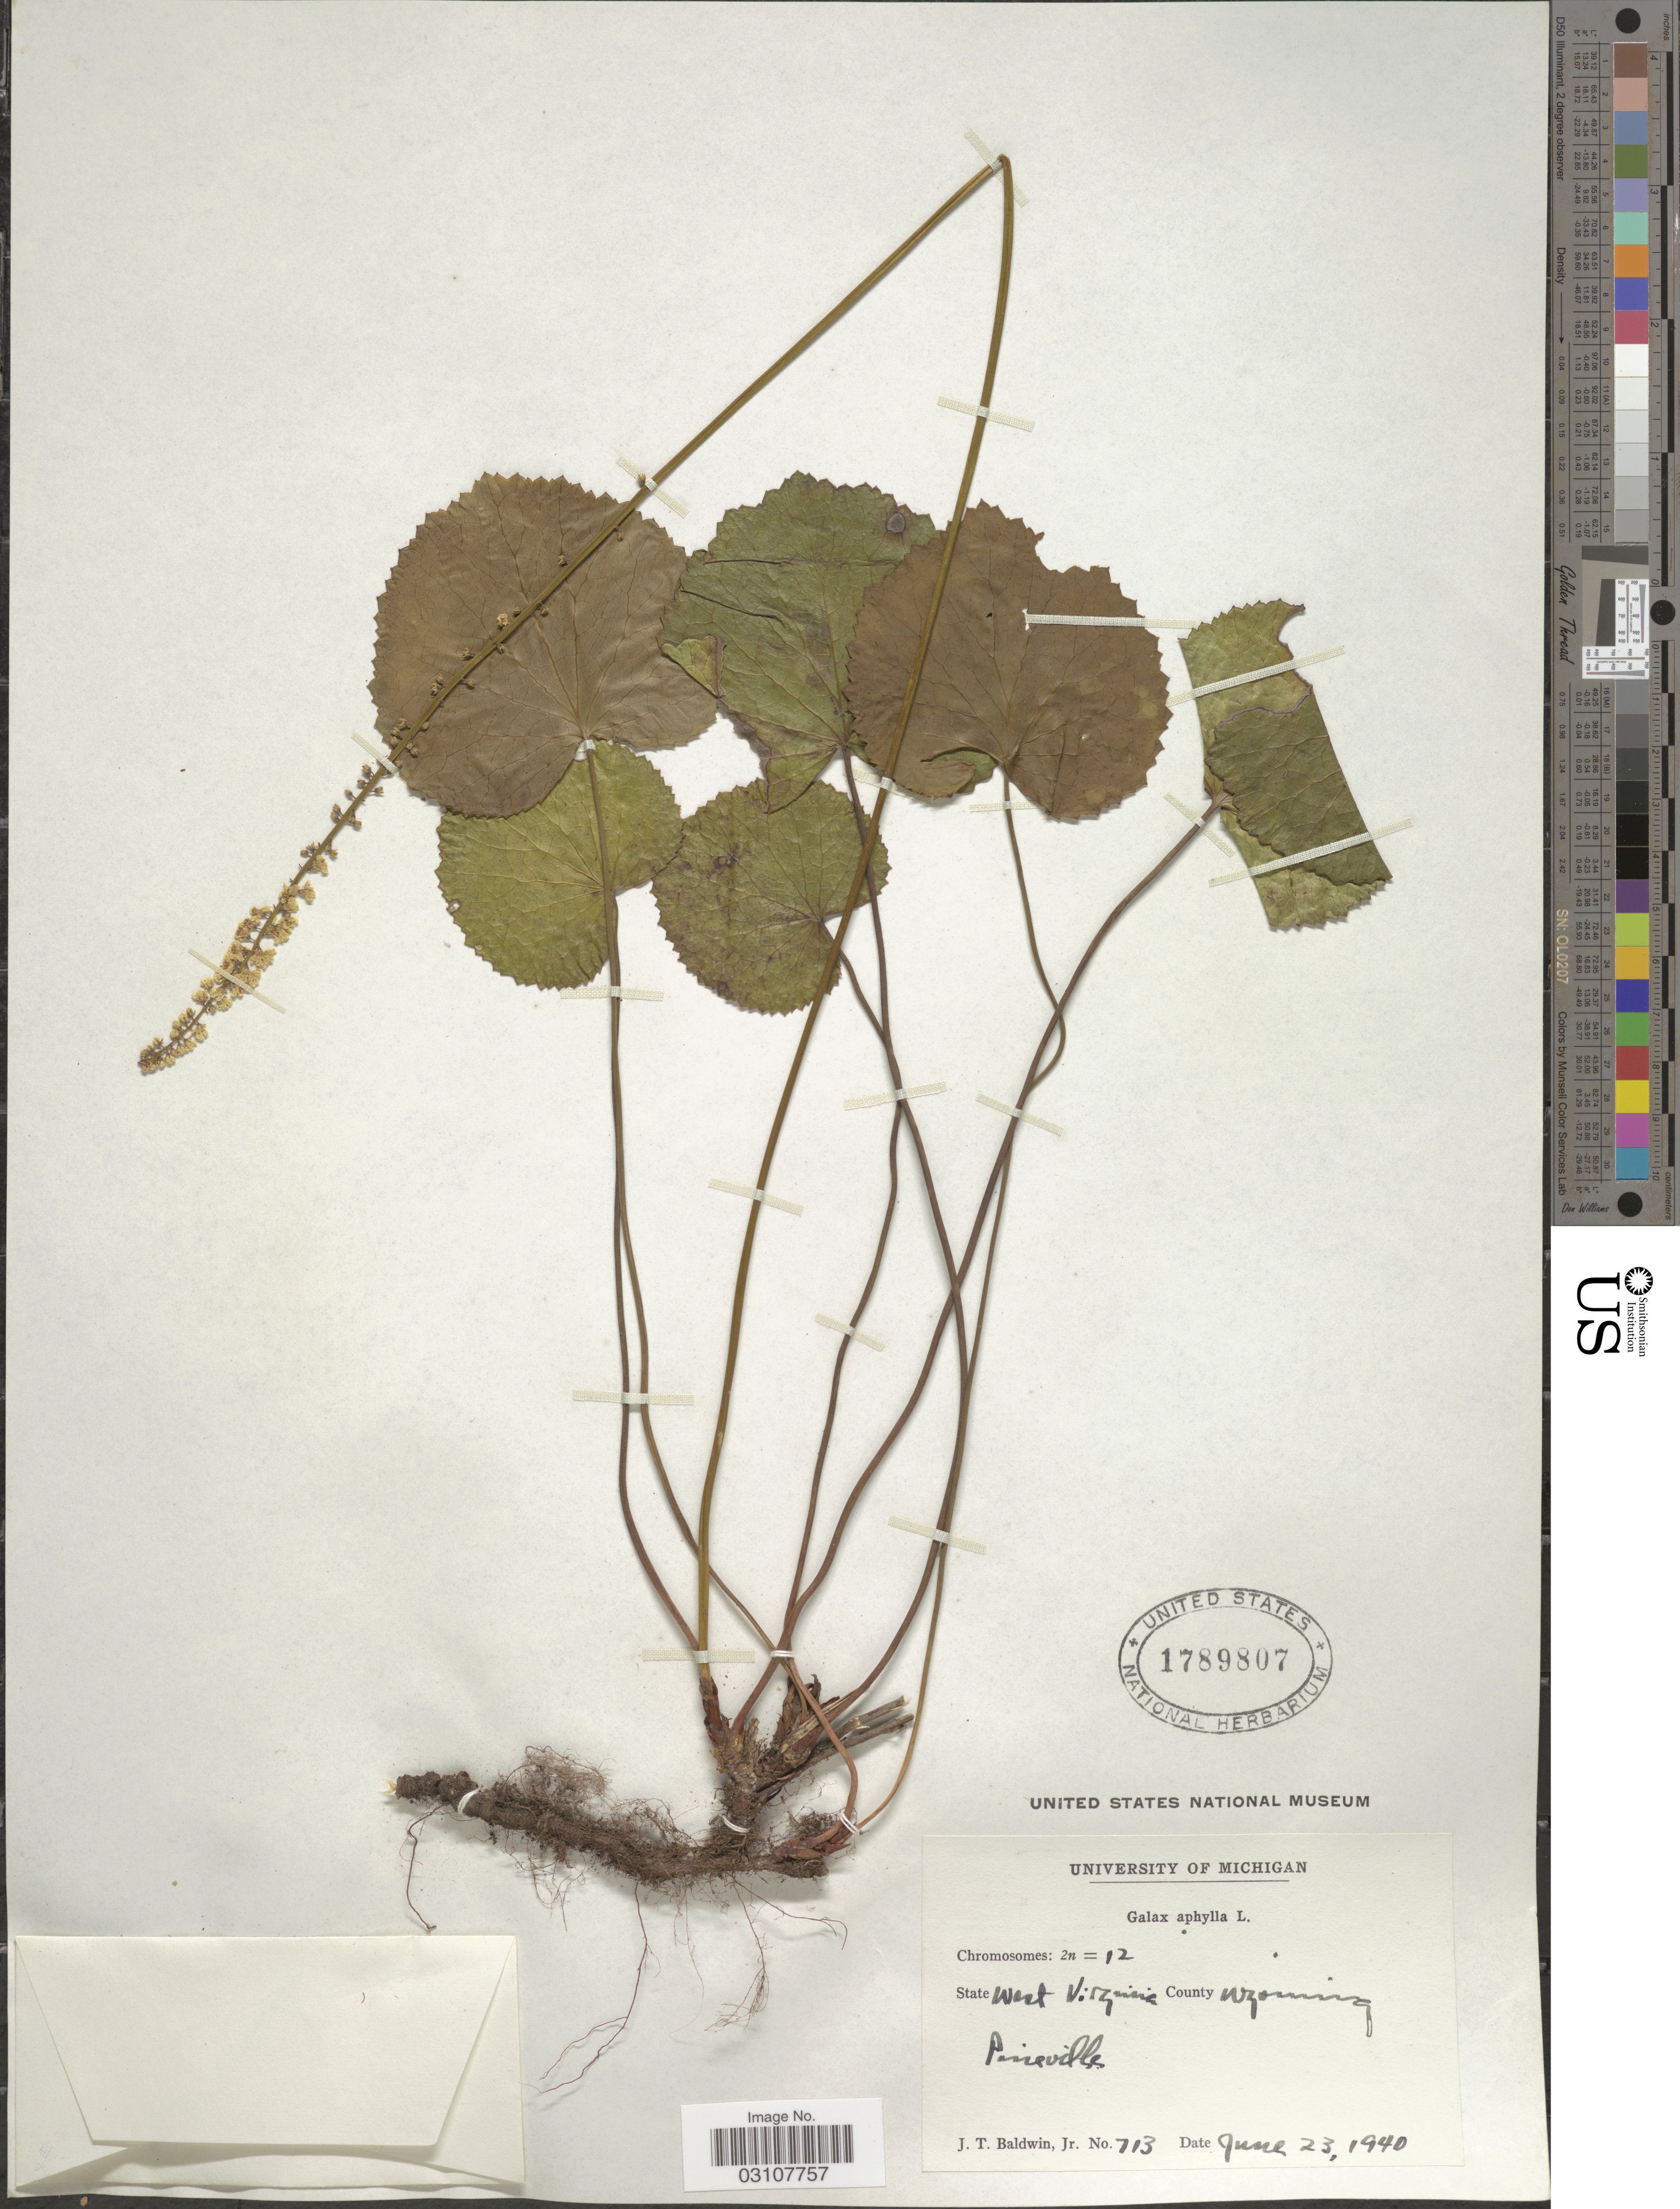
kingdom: Plantae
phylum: Tracheophyta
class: Magnoliopsida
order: Ericales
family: Diapensiaceae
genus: Galax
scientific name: Galax urceolata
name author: (Poir.) Brummitt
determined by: Gaynor, Michelle L., (FLAS), University of Florida (UNITED STATES)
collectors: J. T. Baldwin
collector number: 713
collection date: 1940-06-23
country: United States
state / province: West Virginia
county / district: Wyoming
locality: County Wyoming. Pineville.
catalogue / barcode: US 1789807